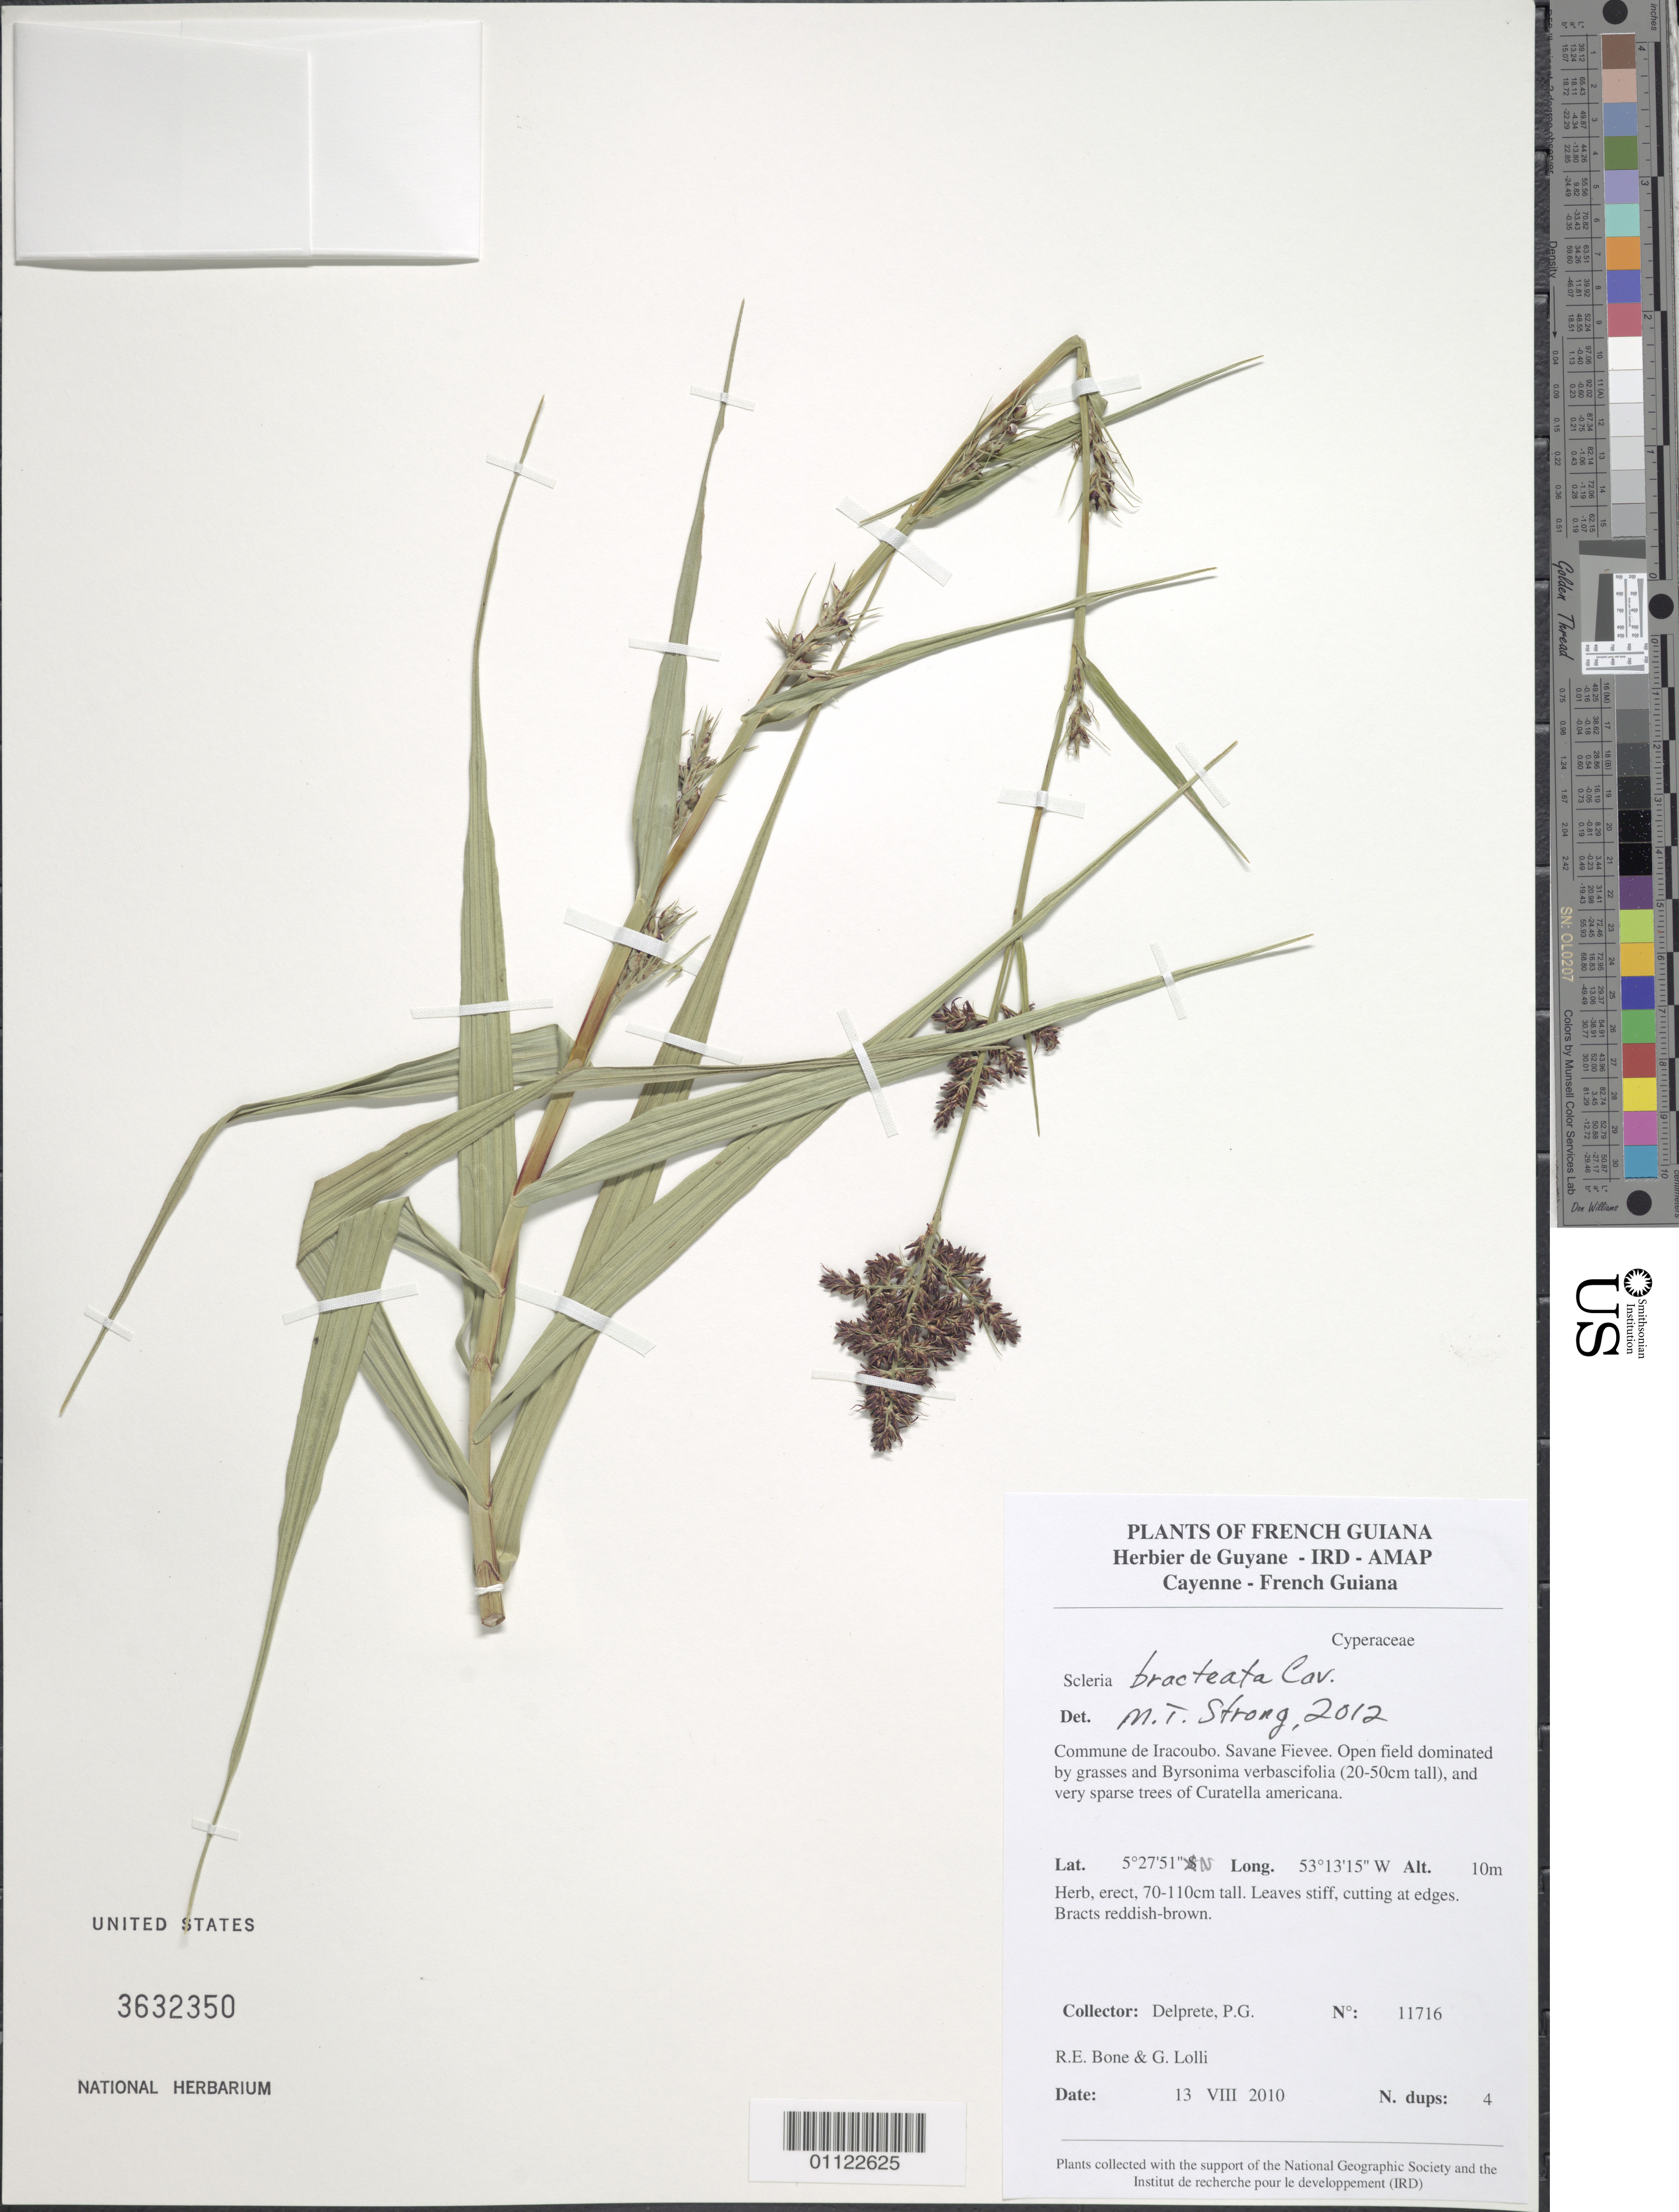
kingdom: Plantae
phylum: Tracheophyta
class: Liliopsida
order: Poales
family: Cyperaceae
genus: Scleria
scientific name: Scleria bracteata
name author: Cav.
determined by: Strong, M. T., (US), Smithsonian Institution - National Museum of Natural History (UNITED STATES)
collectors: P. G. Delprete, R. Bone & G. Lolli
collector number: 11716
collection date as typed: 13-Jul-10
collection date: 1910-07-13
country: French Guiana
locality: Commune de Iracoubo. Savane Fievee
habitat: Open field dominated by grasses and Byrsonima verbascifolia (20-50cm tall) and very sparse trees of Curatella americana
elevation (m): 10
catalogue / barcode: US 3632350